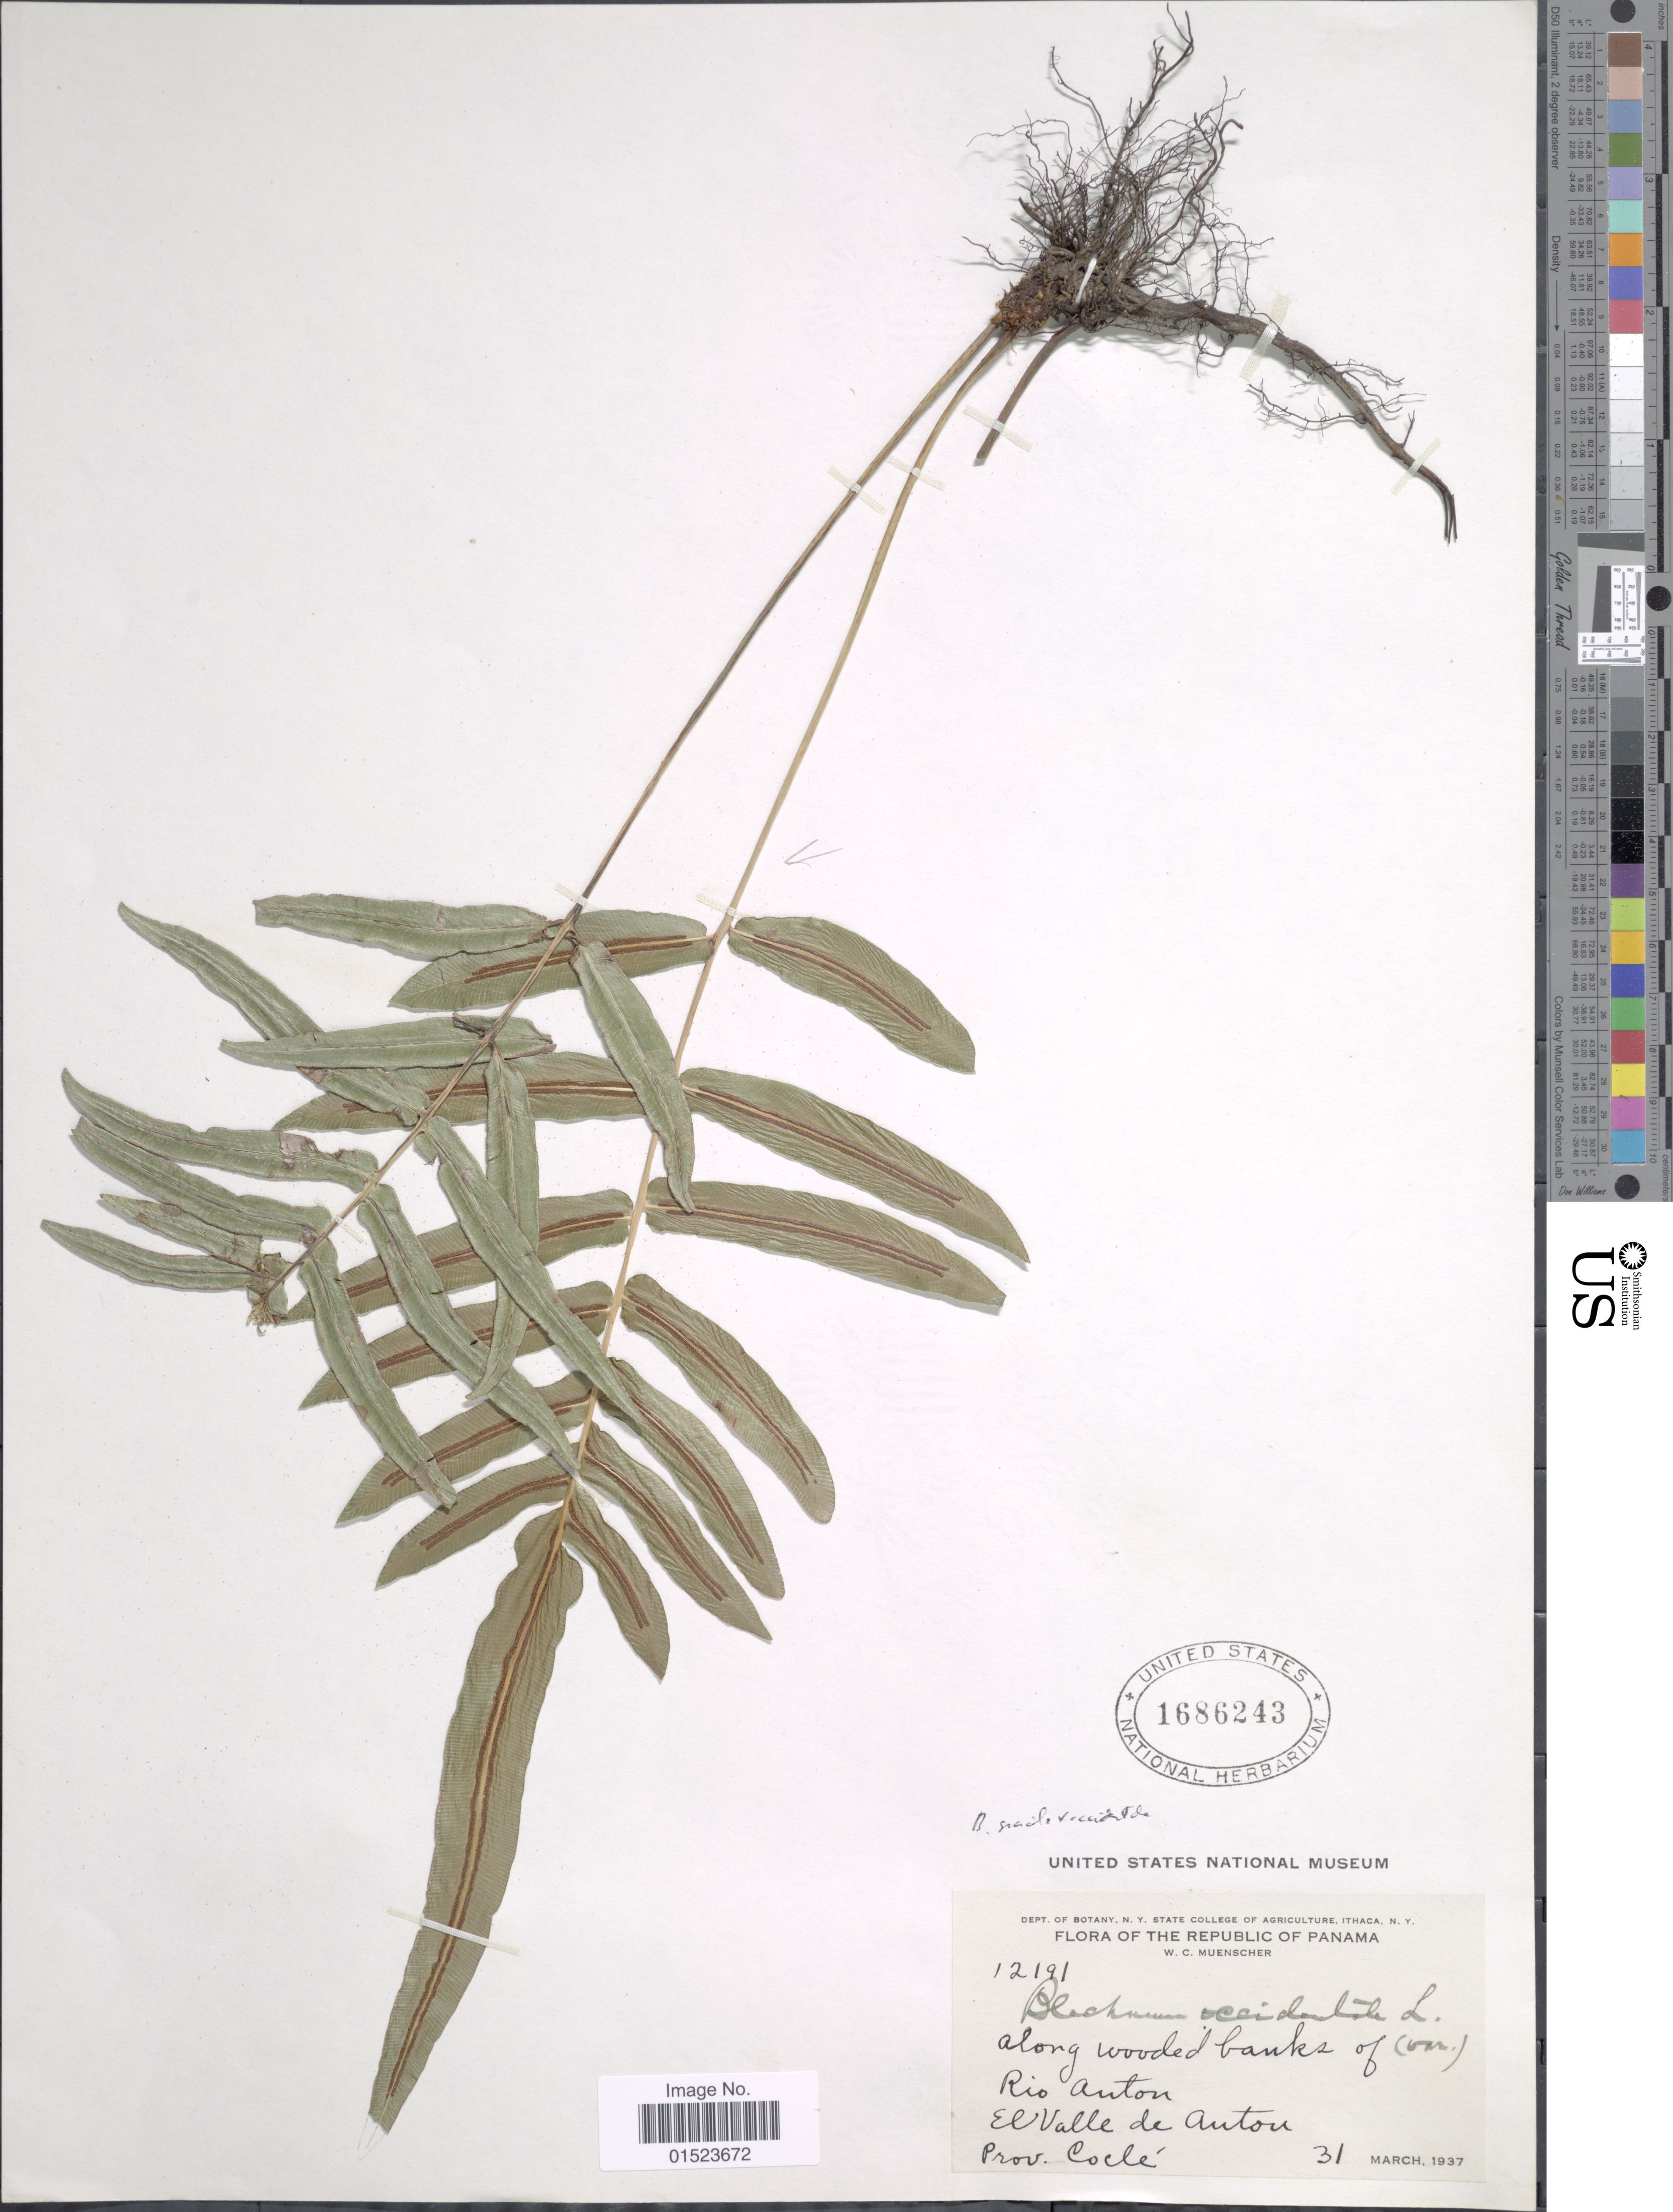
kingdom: Plantae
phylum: Tracheophyta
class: Polypodiopsida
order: Polypodiales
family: Blechnaceae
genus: Blechnum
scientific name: Blechnum caudatum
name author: Cav.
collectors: W. Muencher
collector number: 12191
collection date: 1937-03-31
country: Panama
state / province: Coclé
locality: Rio Anton, El Valle de Anton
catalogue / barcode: US 1686243